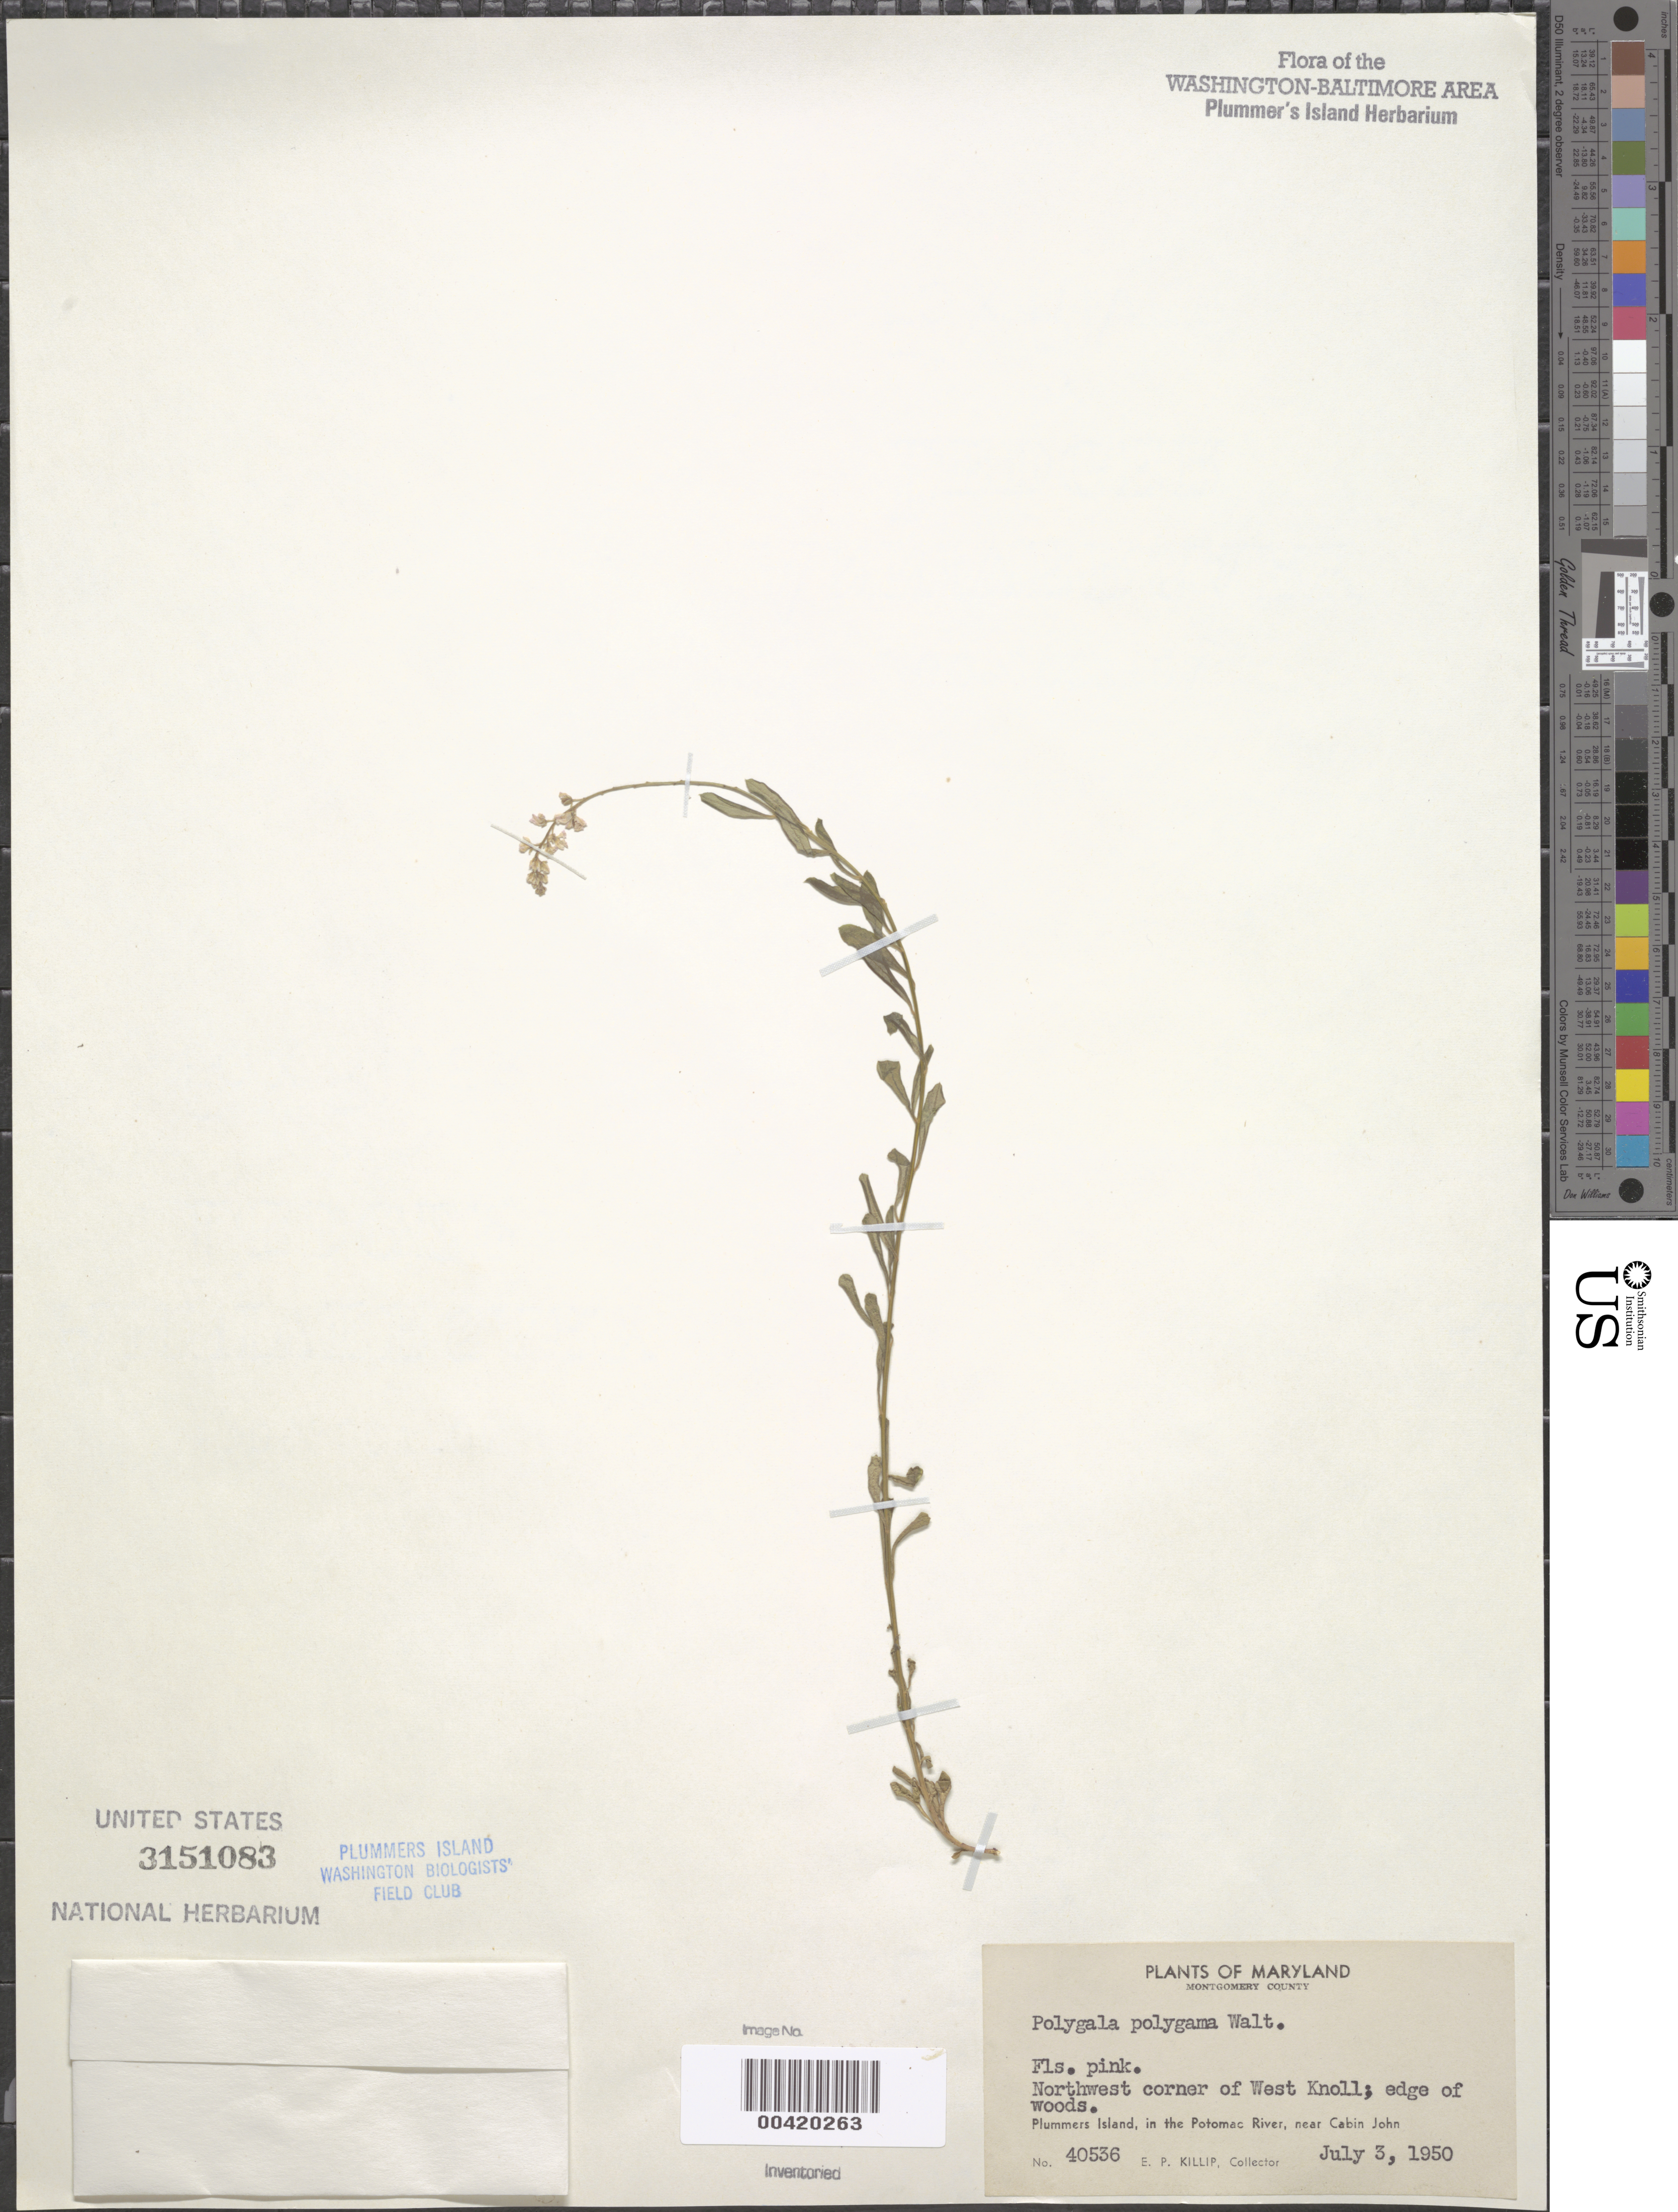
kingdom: Plantae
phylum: Tracheophyta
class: Magnoliopsida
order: Fabales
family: Polygalaceae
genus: Polygala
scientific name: Polygala polygama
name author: Walter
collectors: E. P. Killip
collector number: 40536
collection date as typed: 03 Jul 1950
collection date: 1950-07-03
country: United States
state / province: Maryland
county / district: Montgomery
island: Plummers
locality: Plummer's Island; northwest corner of west knoll C. & O. Canal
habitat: Edge of woods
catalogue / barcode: US 3151083